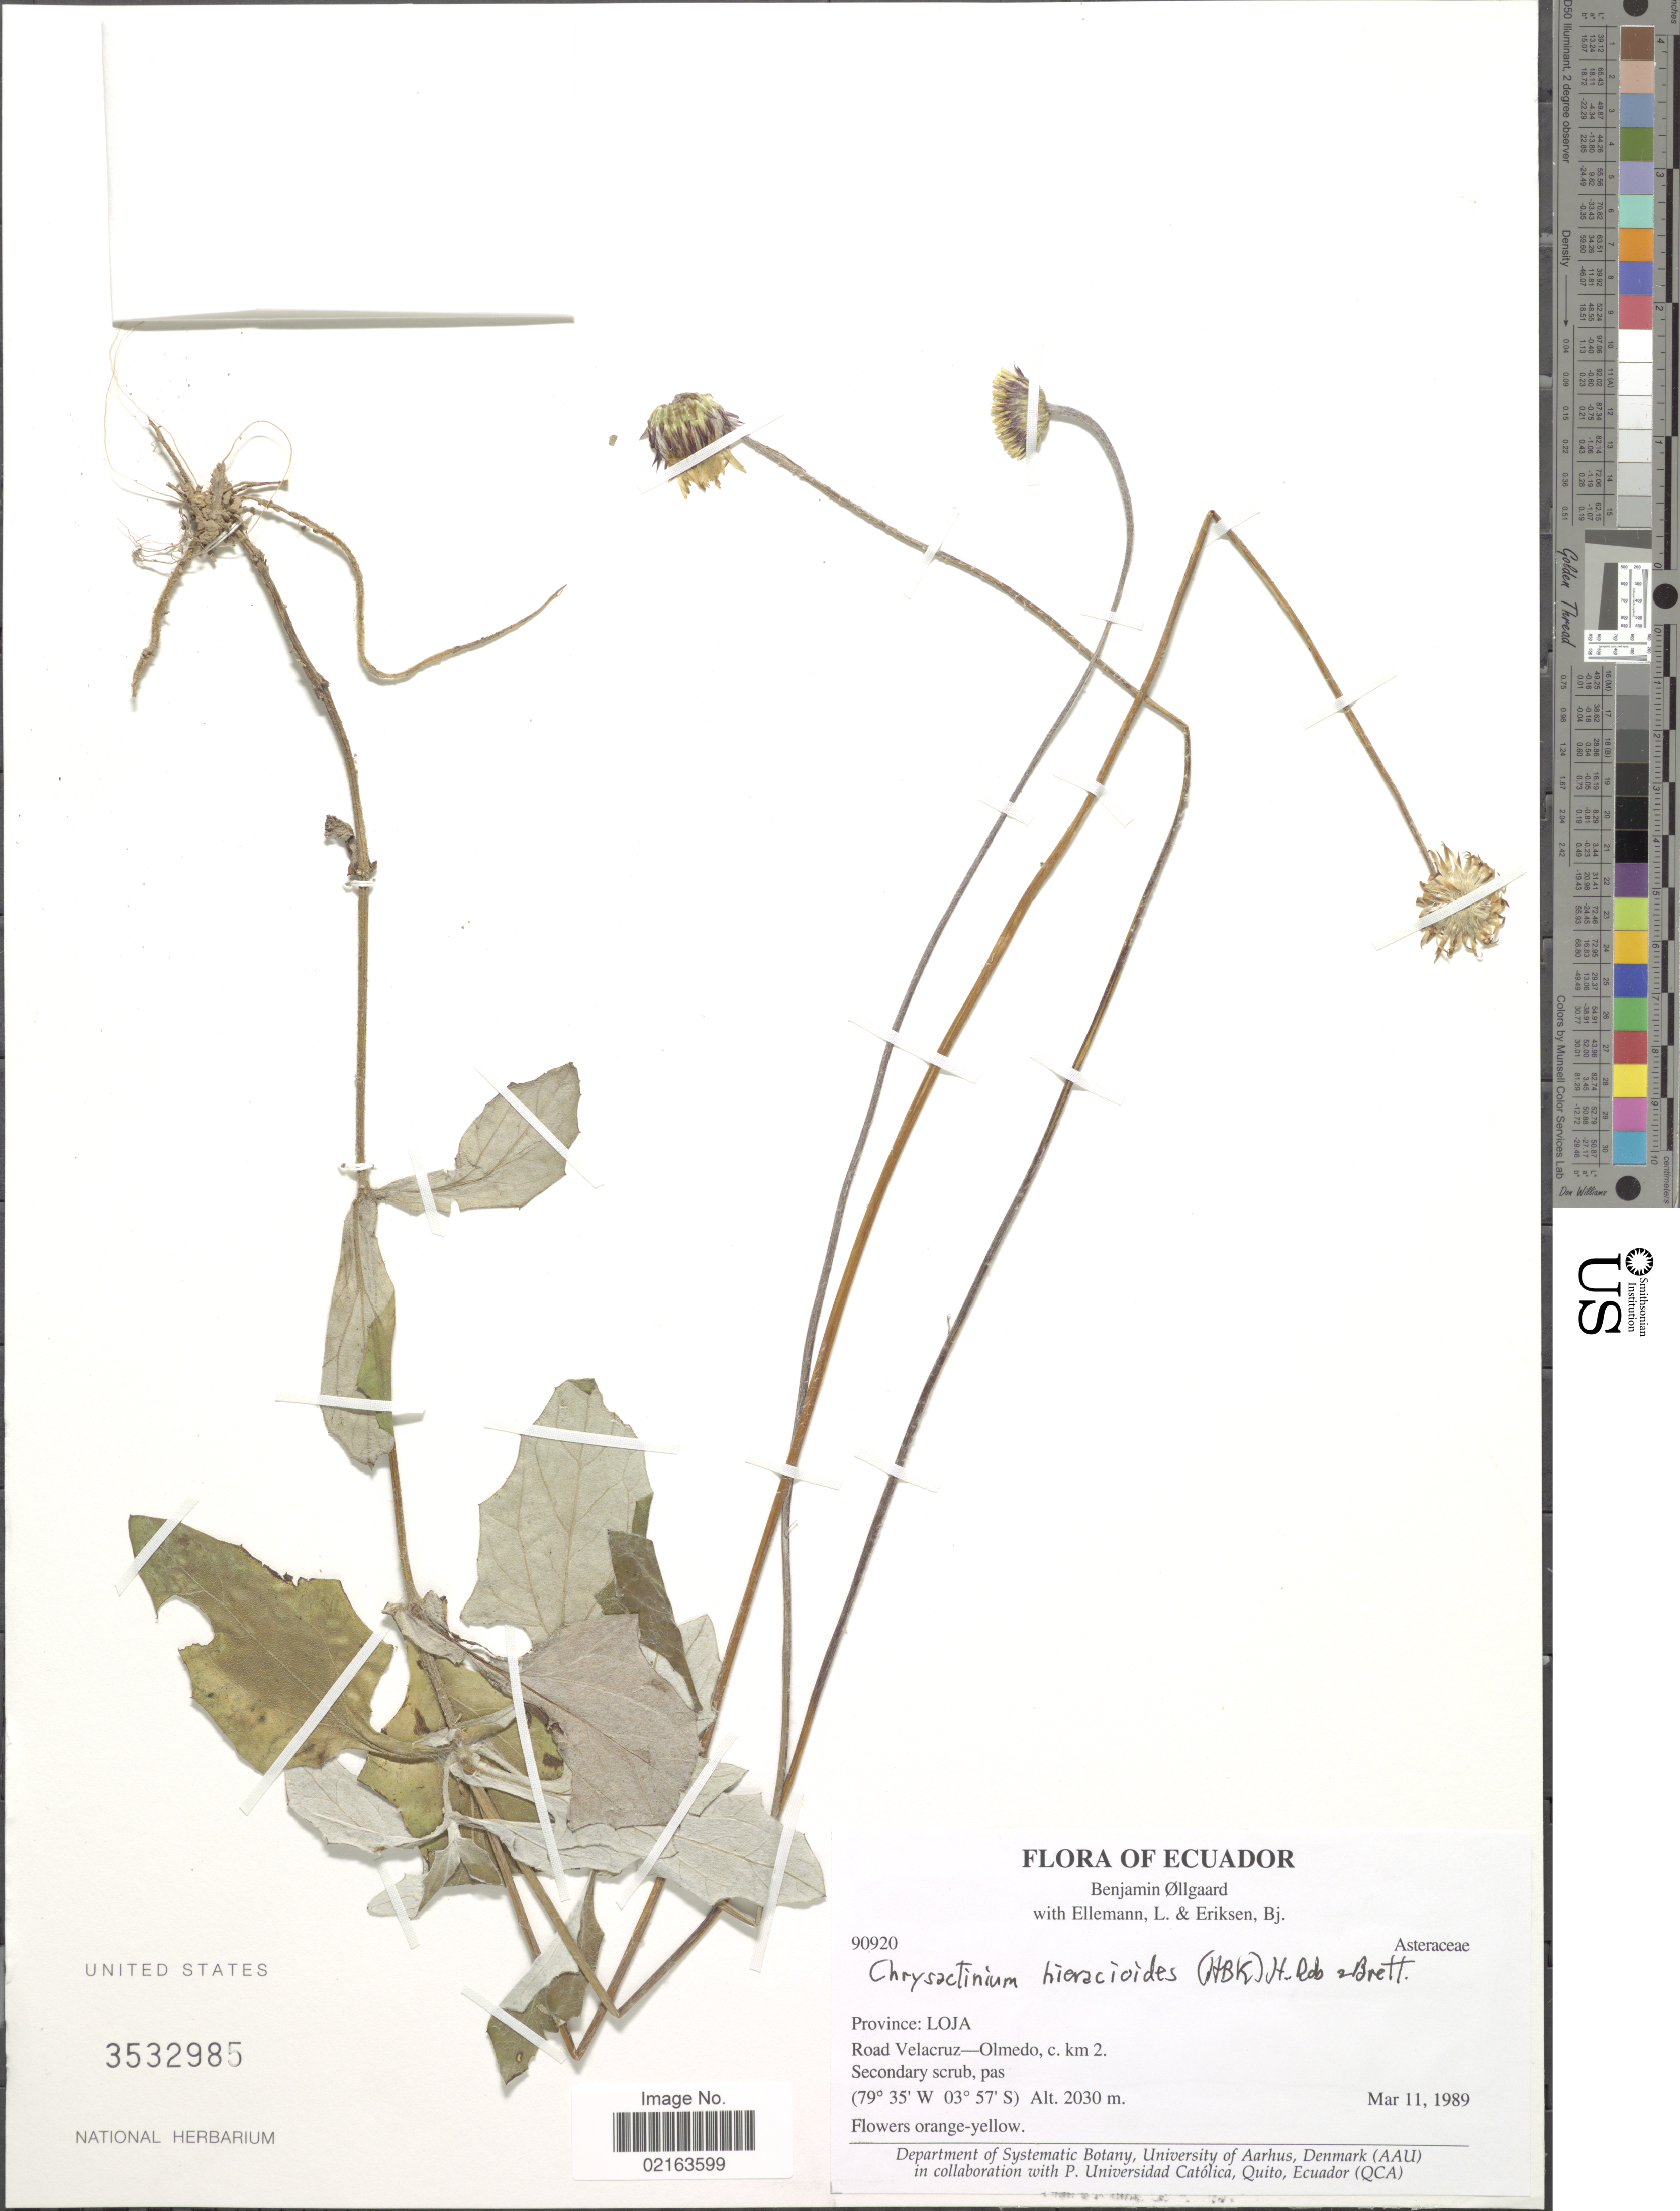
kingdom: Plantae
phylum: Tracheophyta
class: Magnoliopsida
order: Asterales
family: Asteraceae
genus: Chrysactinium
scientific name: Chrysactinium hieracioides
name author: (Kunth) H. Rob. & Brettell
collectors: B. Øllgaard, L. Ellemann & B. Eriksen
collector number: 90920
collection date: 1989-03-11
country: Ecuador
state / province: Loja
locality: Province: Loja. Road Velacruz - Olmedo, c. km 2.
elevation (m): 2030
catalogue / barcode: US 3532985